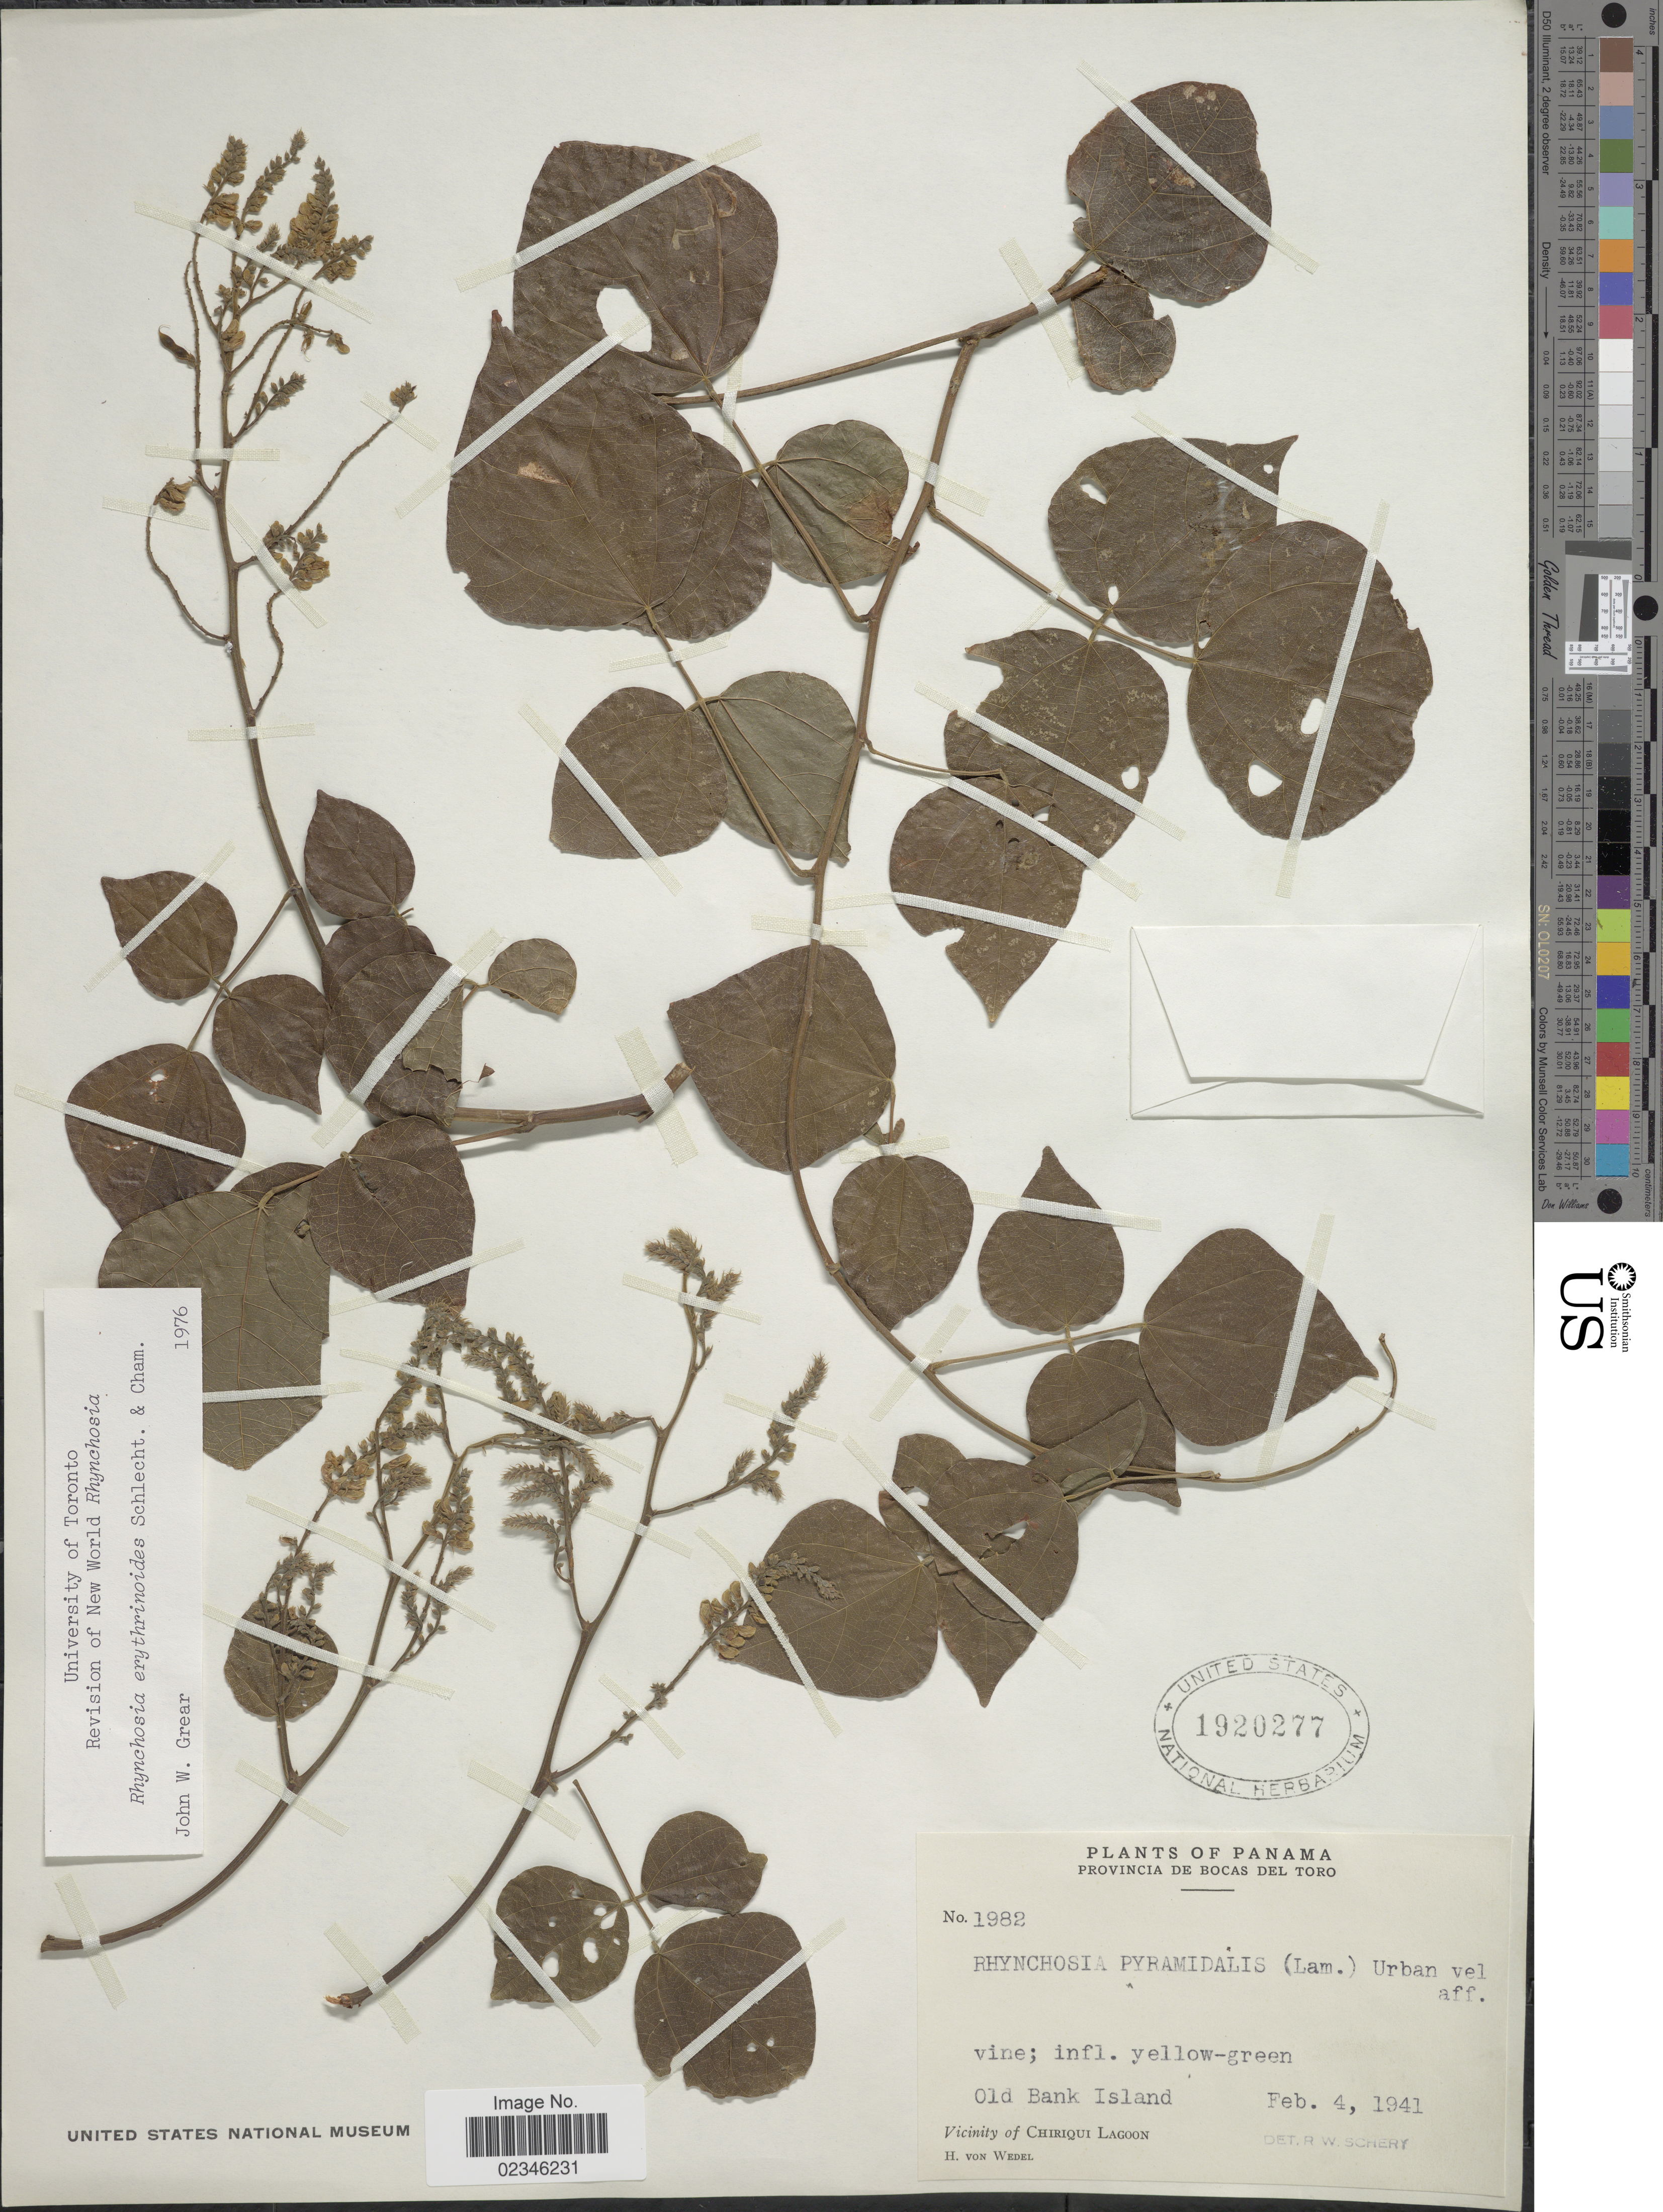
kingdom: Plantae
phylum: Tracheophyta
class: Magnoliopsida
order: Fabales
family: Fabaceae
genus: Rhynchosia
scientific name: Rhynchosia erythrinoides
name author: Schltdl. & Cham.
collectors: H. von Wedel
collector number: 1982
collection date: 1941-02-04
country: Panama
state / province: Bocas del Toro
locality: Old Bank Island. Vicinity of Chiriqui Lagoon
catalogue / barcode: US 1920277